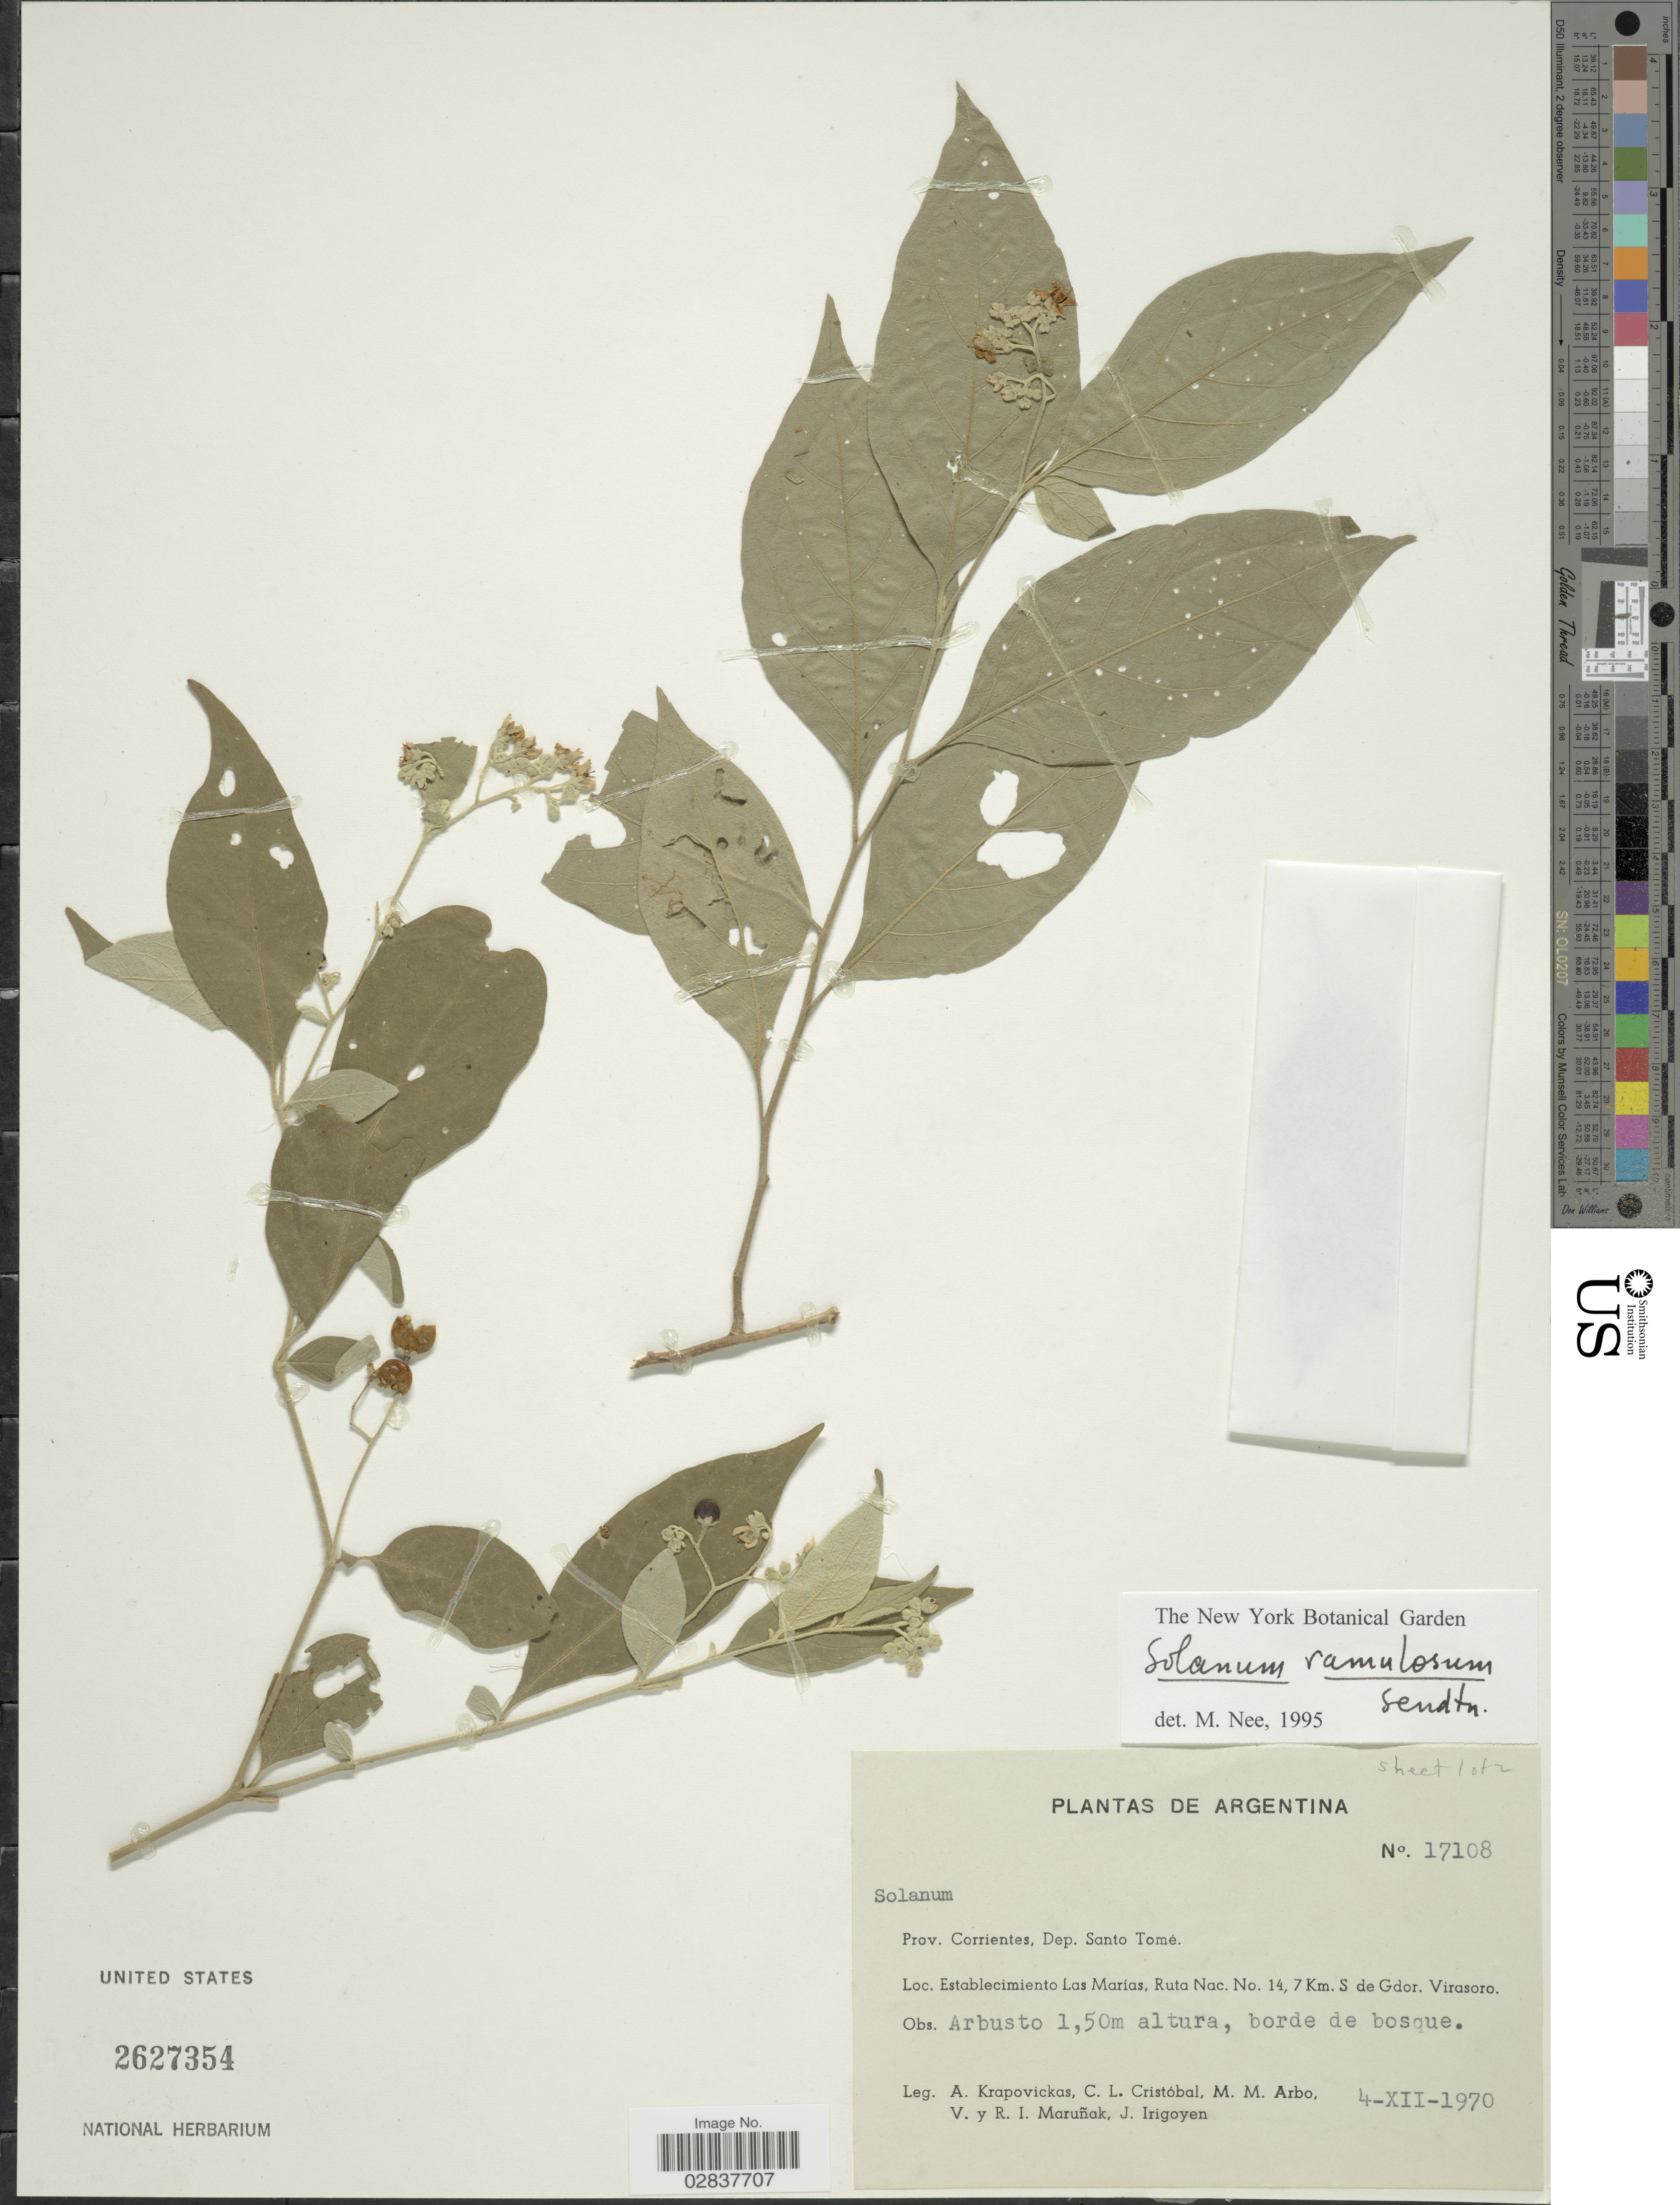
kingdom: Plantae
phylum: Tracheophyta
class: Magnoliopsida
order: Solanales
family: Solanaceae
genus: Solanum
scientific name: Solanum ramulosum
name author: Sendtn.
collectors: A. Krapovickas, C. L. Cristóbal, M. M. Arbo, V. Maruñak & et al.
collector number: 17108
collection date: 1970-12-04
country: Argentina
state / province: Corrientes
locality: Dep. Santo Tomé. Establecimiento Las Marías, Ruta Nac. No 14,7 Km. S de Gdor. Virasoro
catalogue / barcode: US 2627354